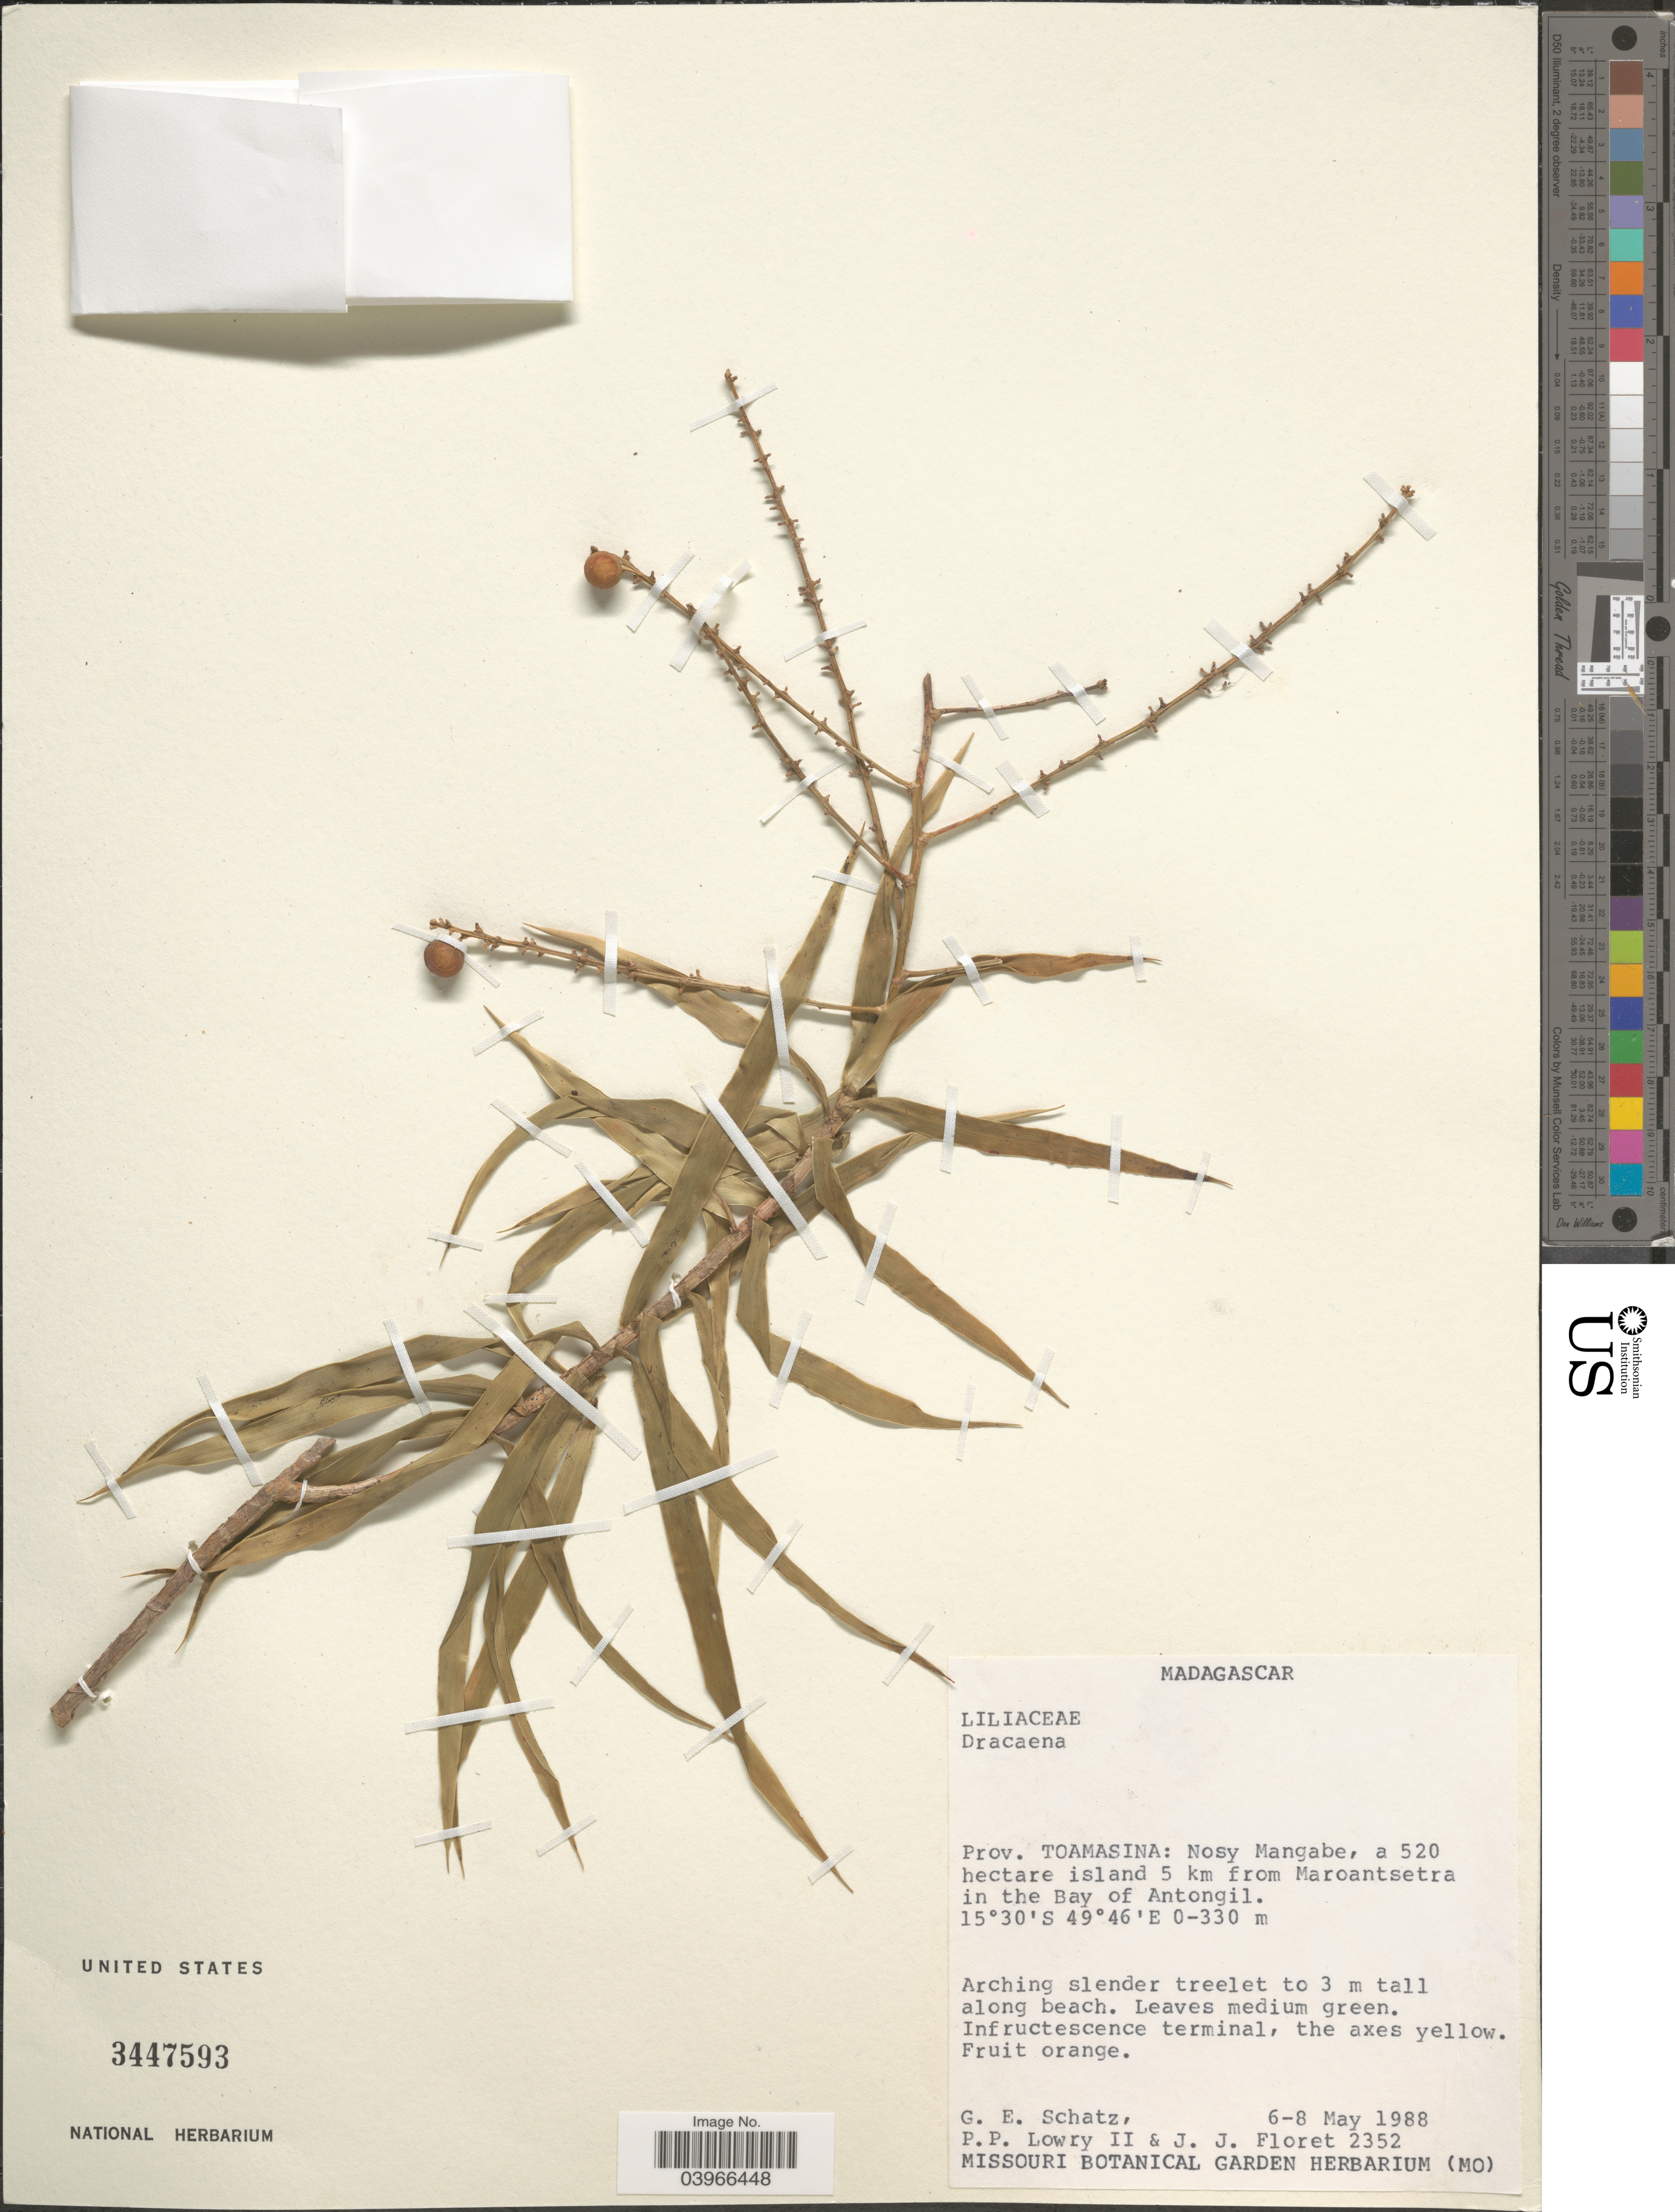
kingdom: Plantae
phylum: Tracheophyta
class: Liliopsida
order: Asparagales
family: Asparagaceae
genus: Dracaena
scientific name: Dracaena sp.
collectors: G. Schatz, P. Lowry & J. Floret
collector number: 2352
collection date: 1988-05-06/1988-05-08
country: Madagascar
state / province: Analanjirofo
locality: Nosy Mangabe, a 520 hectare island 5 km from Maroantsetra in the Bay of Antongil.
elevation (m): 0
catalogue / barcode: US 3447593